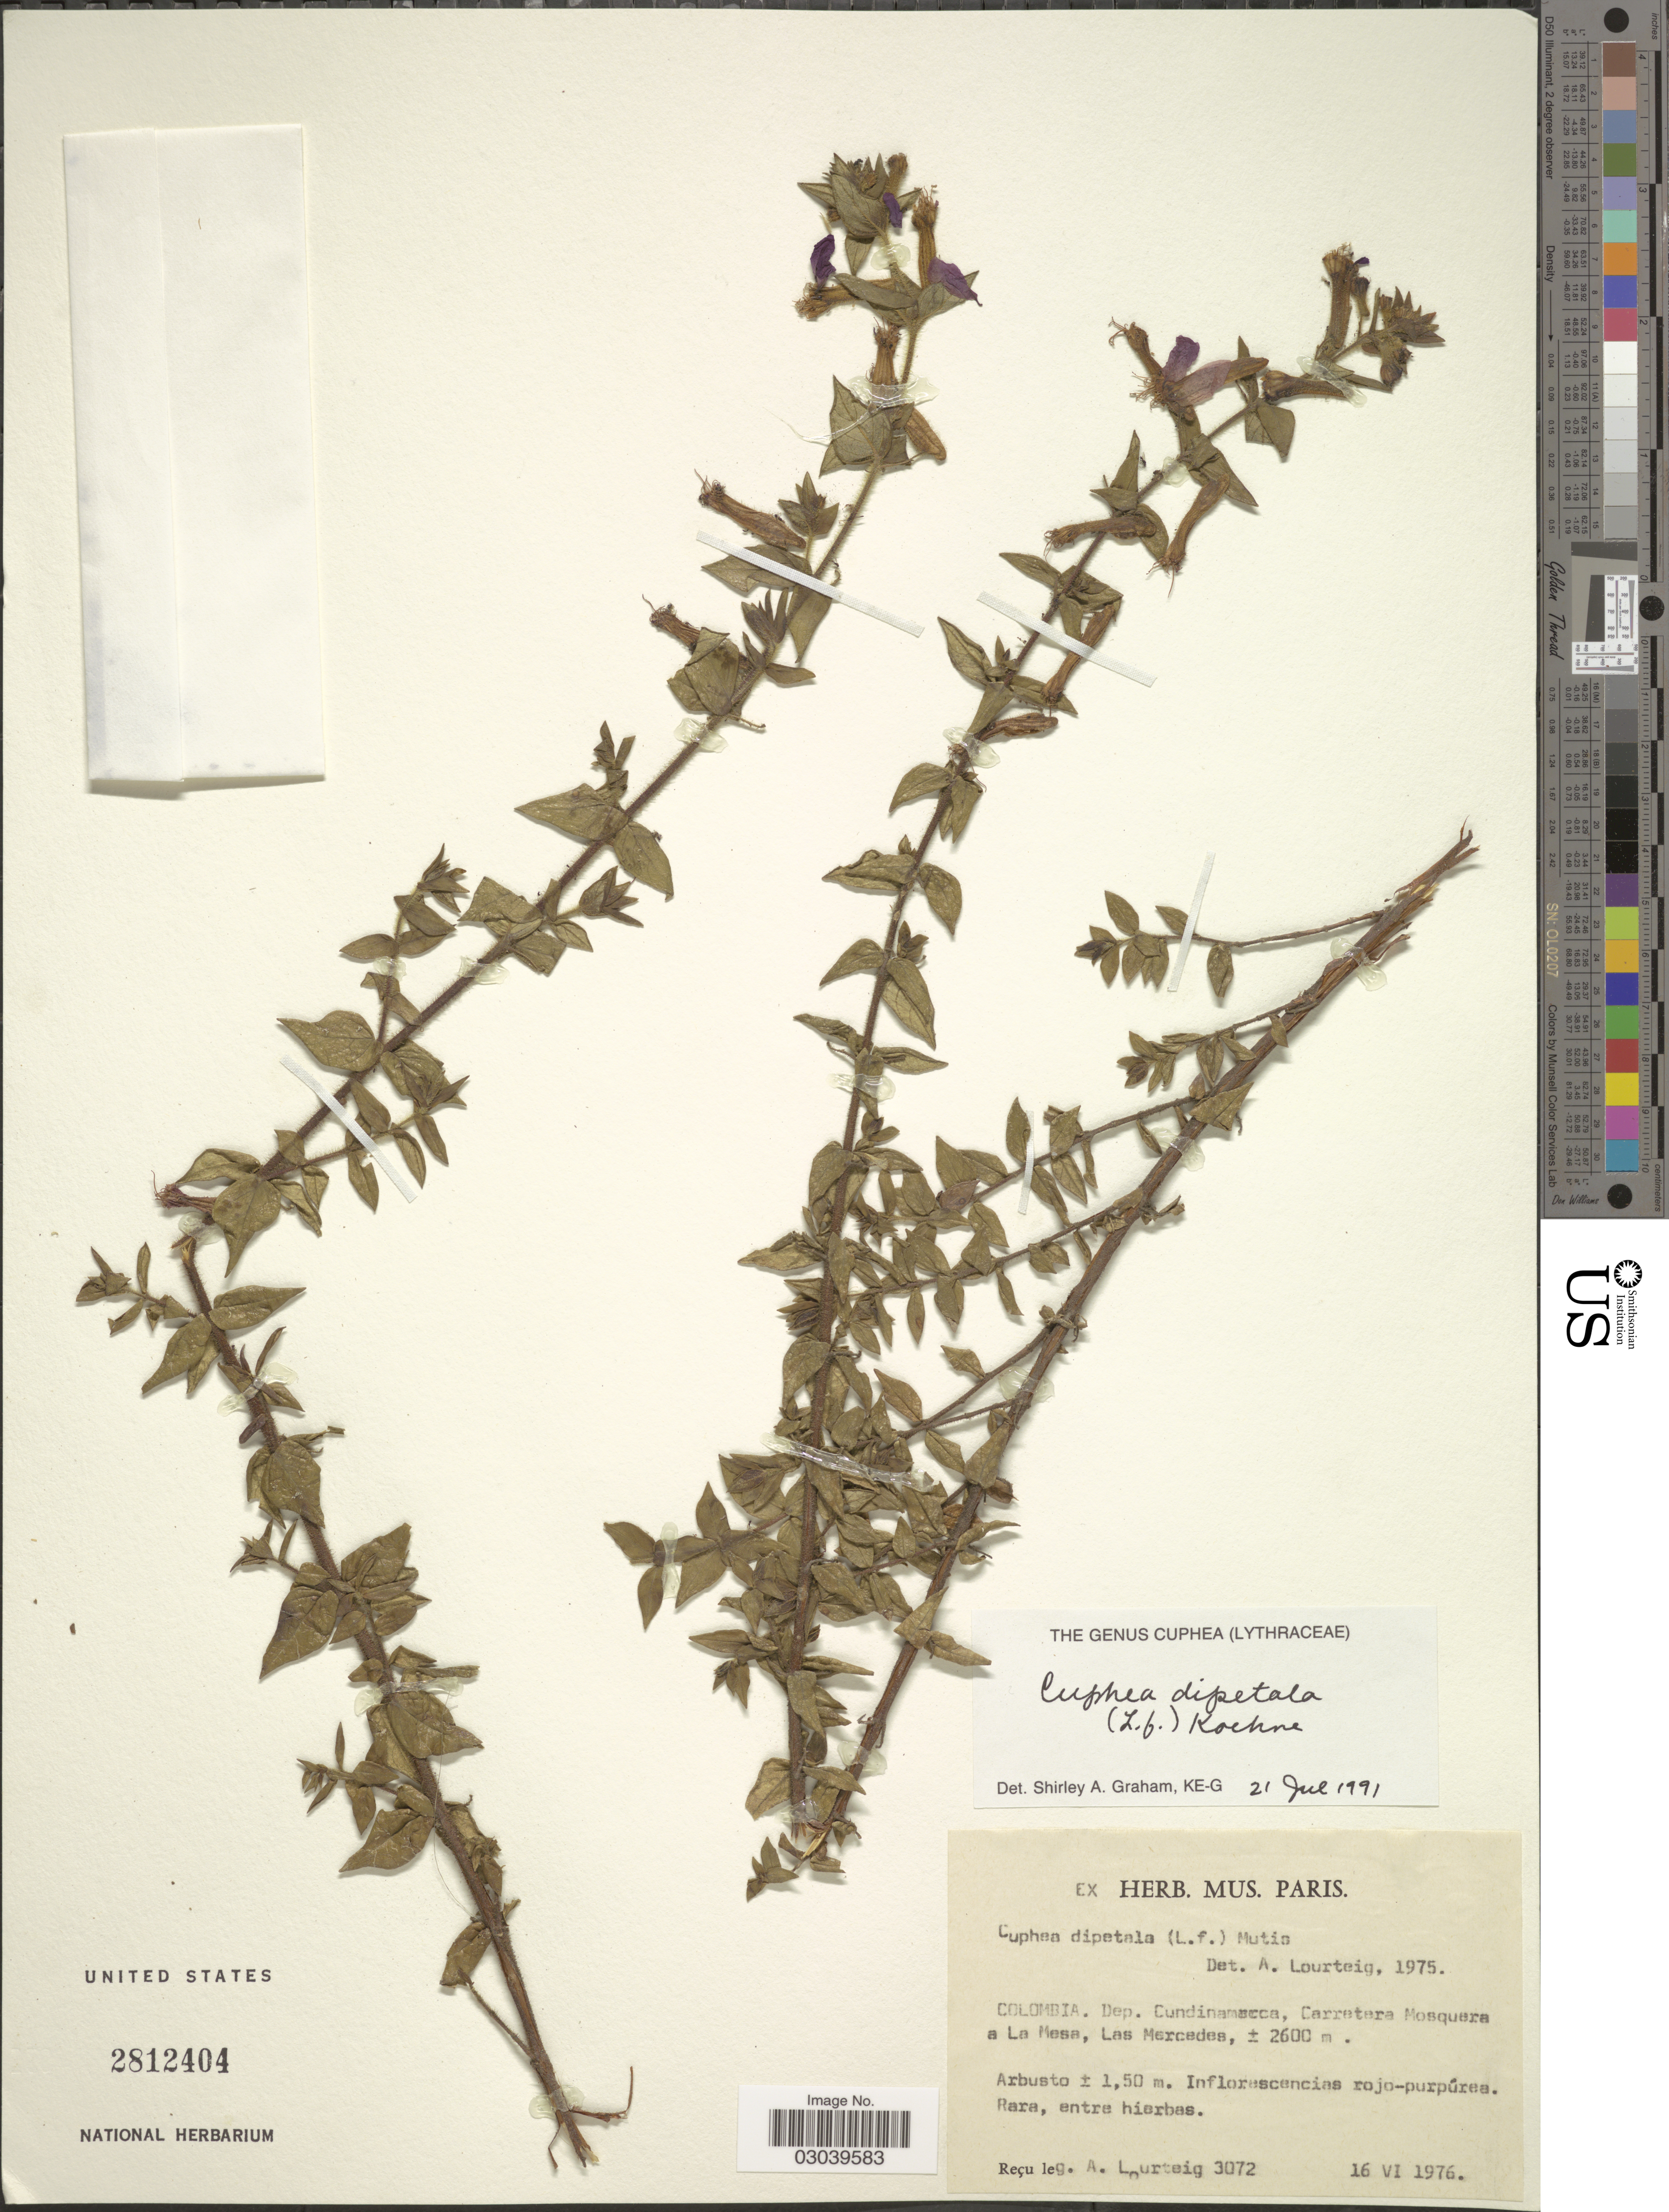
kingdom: Plantae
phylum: Tracheophyta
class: Magnoliopsida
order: Myrtales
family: Lythraceae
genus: Cuphea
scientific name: Cuphea dipetala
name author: (L. f.) Koehne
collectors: A. Lourteig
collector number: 3072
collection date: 1976-06-16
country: Colombia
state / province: Cundinamarca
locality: Dep. Cundinamarca, Carretera Mosquera a La Mesa, Las Mercedes.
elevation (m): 2600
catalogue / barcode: US 2812404